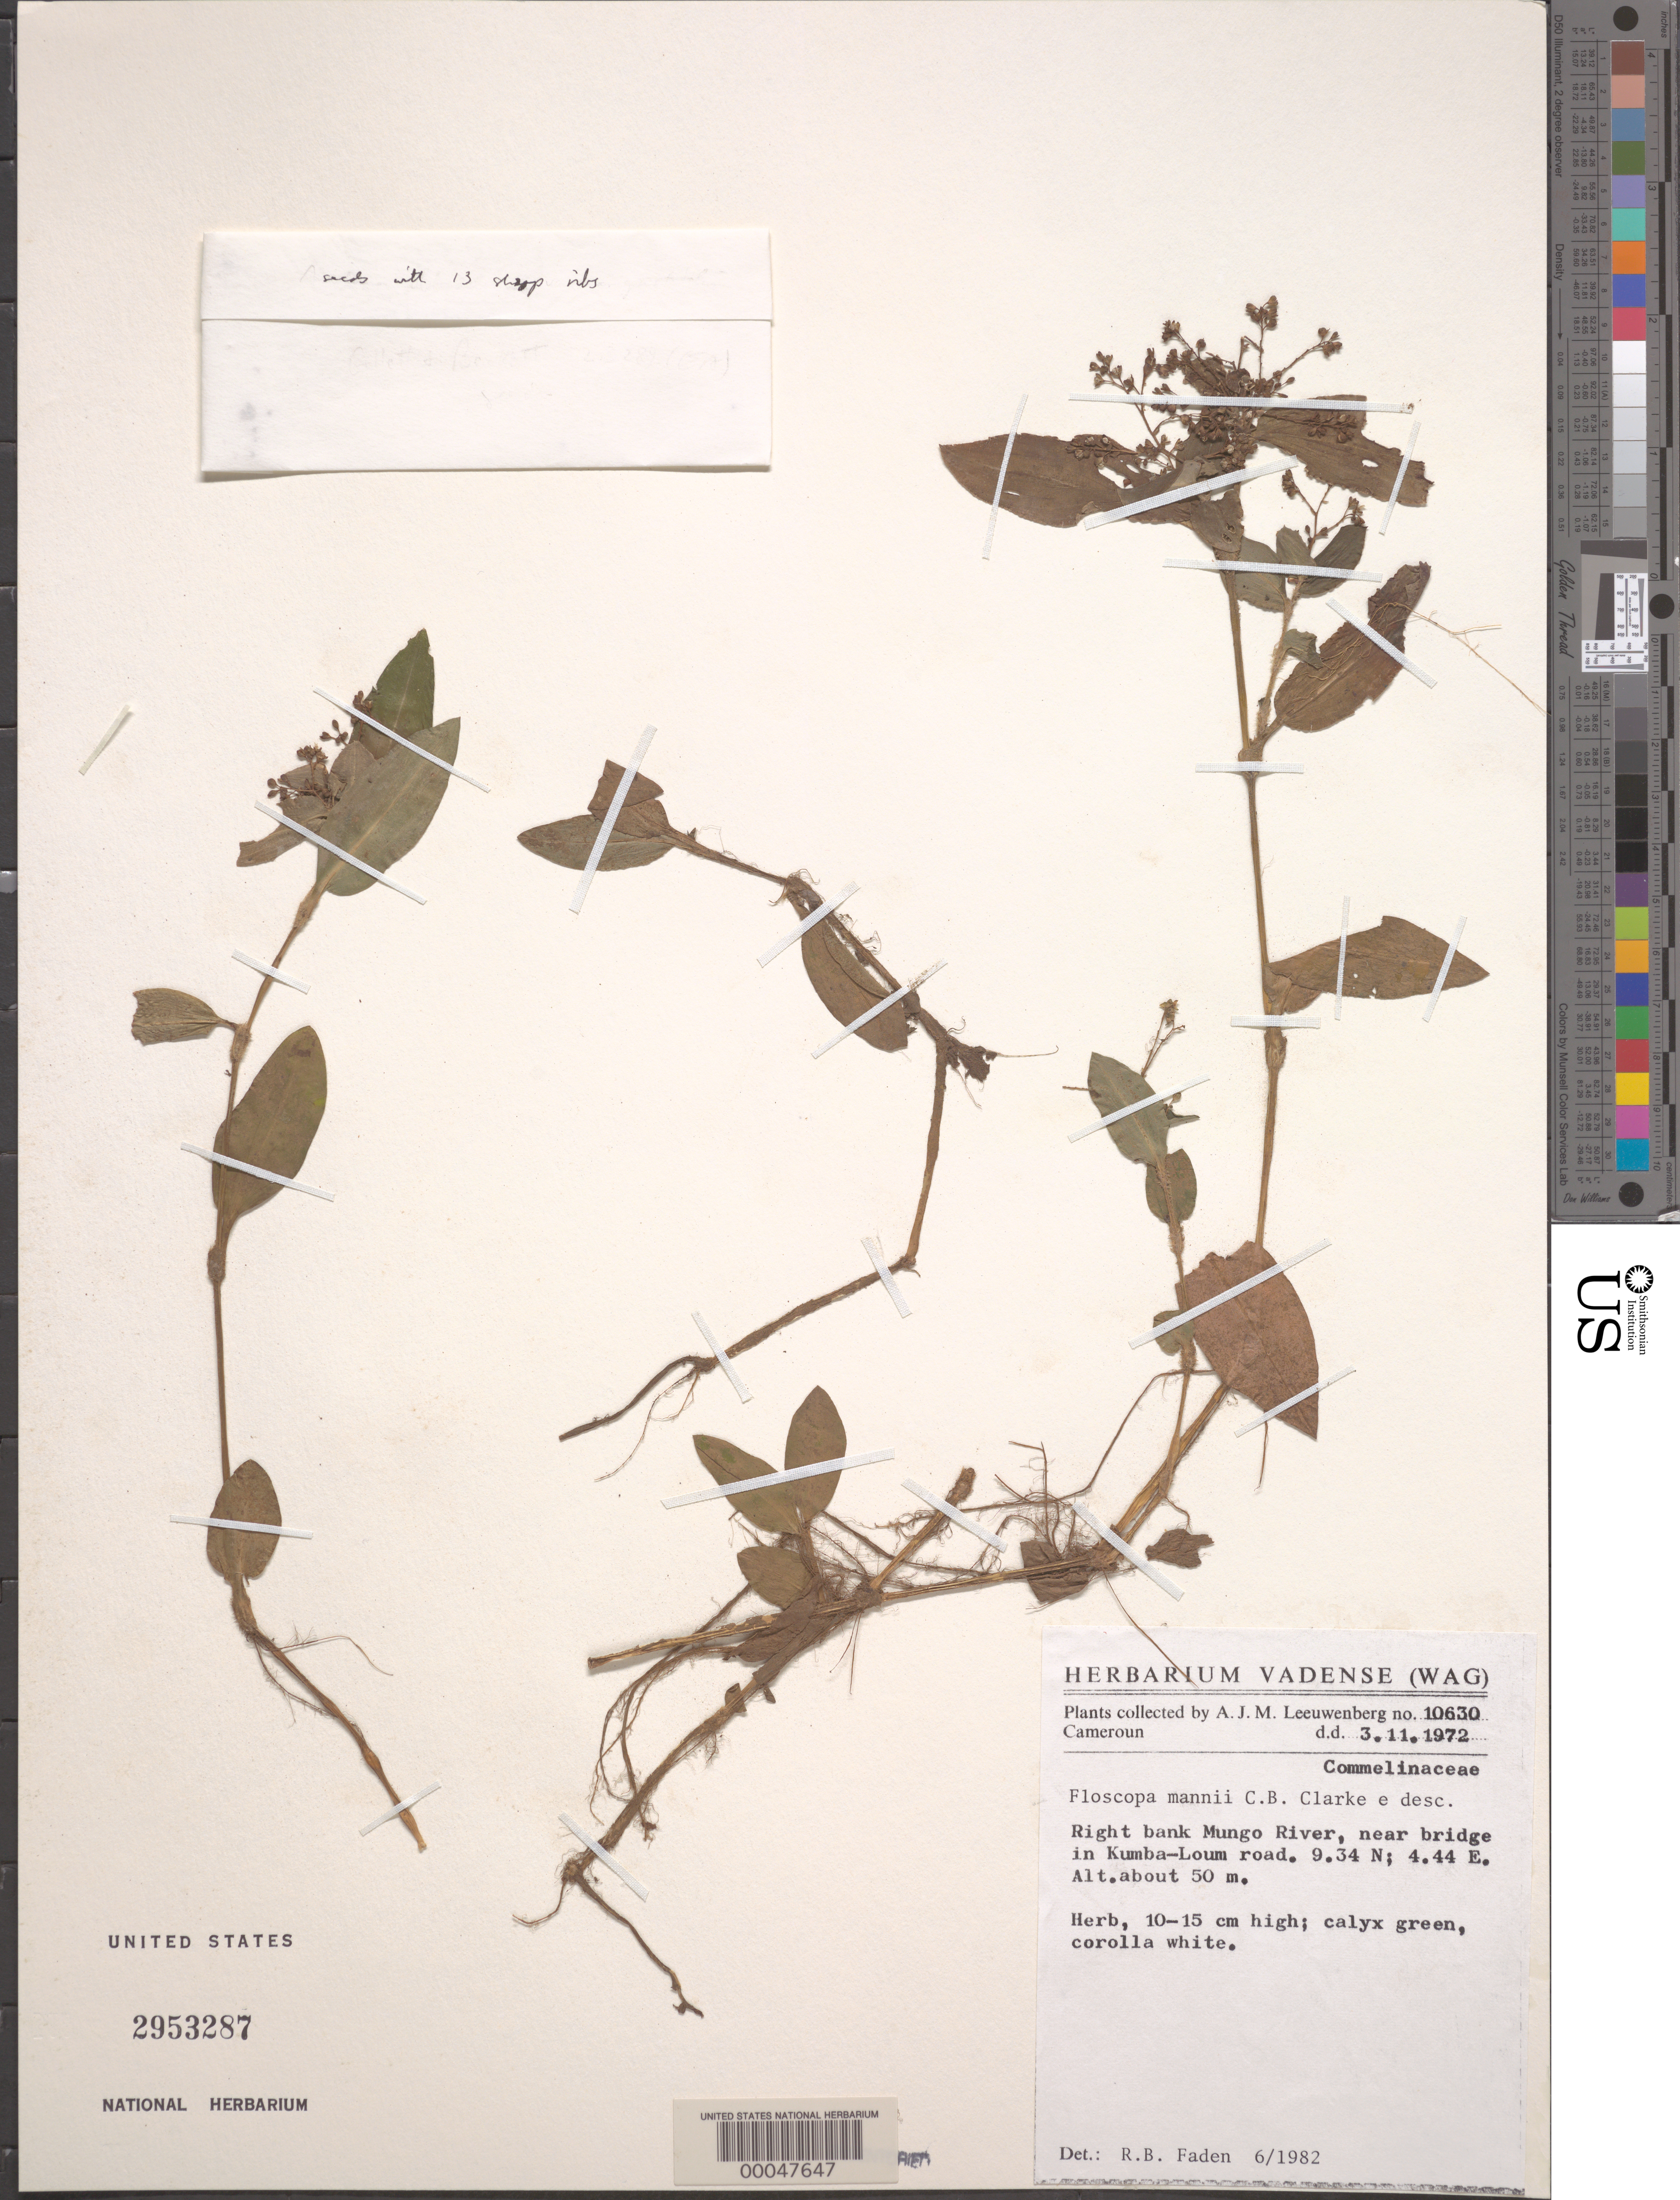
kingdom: Plantae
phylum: Tracheophyta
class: Liliopsida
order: Commelinales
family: Commelinaceae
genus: Floscopa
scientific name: Floscopa mannii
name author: C.B. Clarke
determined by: Faden, Robert B., (US), Smithsonian Institution - National Museum of Natural History (UNITED STATES)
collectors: A. J. M. Leeuwenberg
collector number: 10630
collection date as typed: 03 Nov 1972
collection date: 1972-11-03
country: Cameroon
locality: Right bank Mungo River, near bridge in Kumba-Loum road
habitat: Riverbank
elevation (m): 50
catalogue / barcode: US 2953287